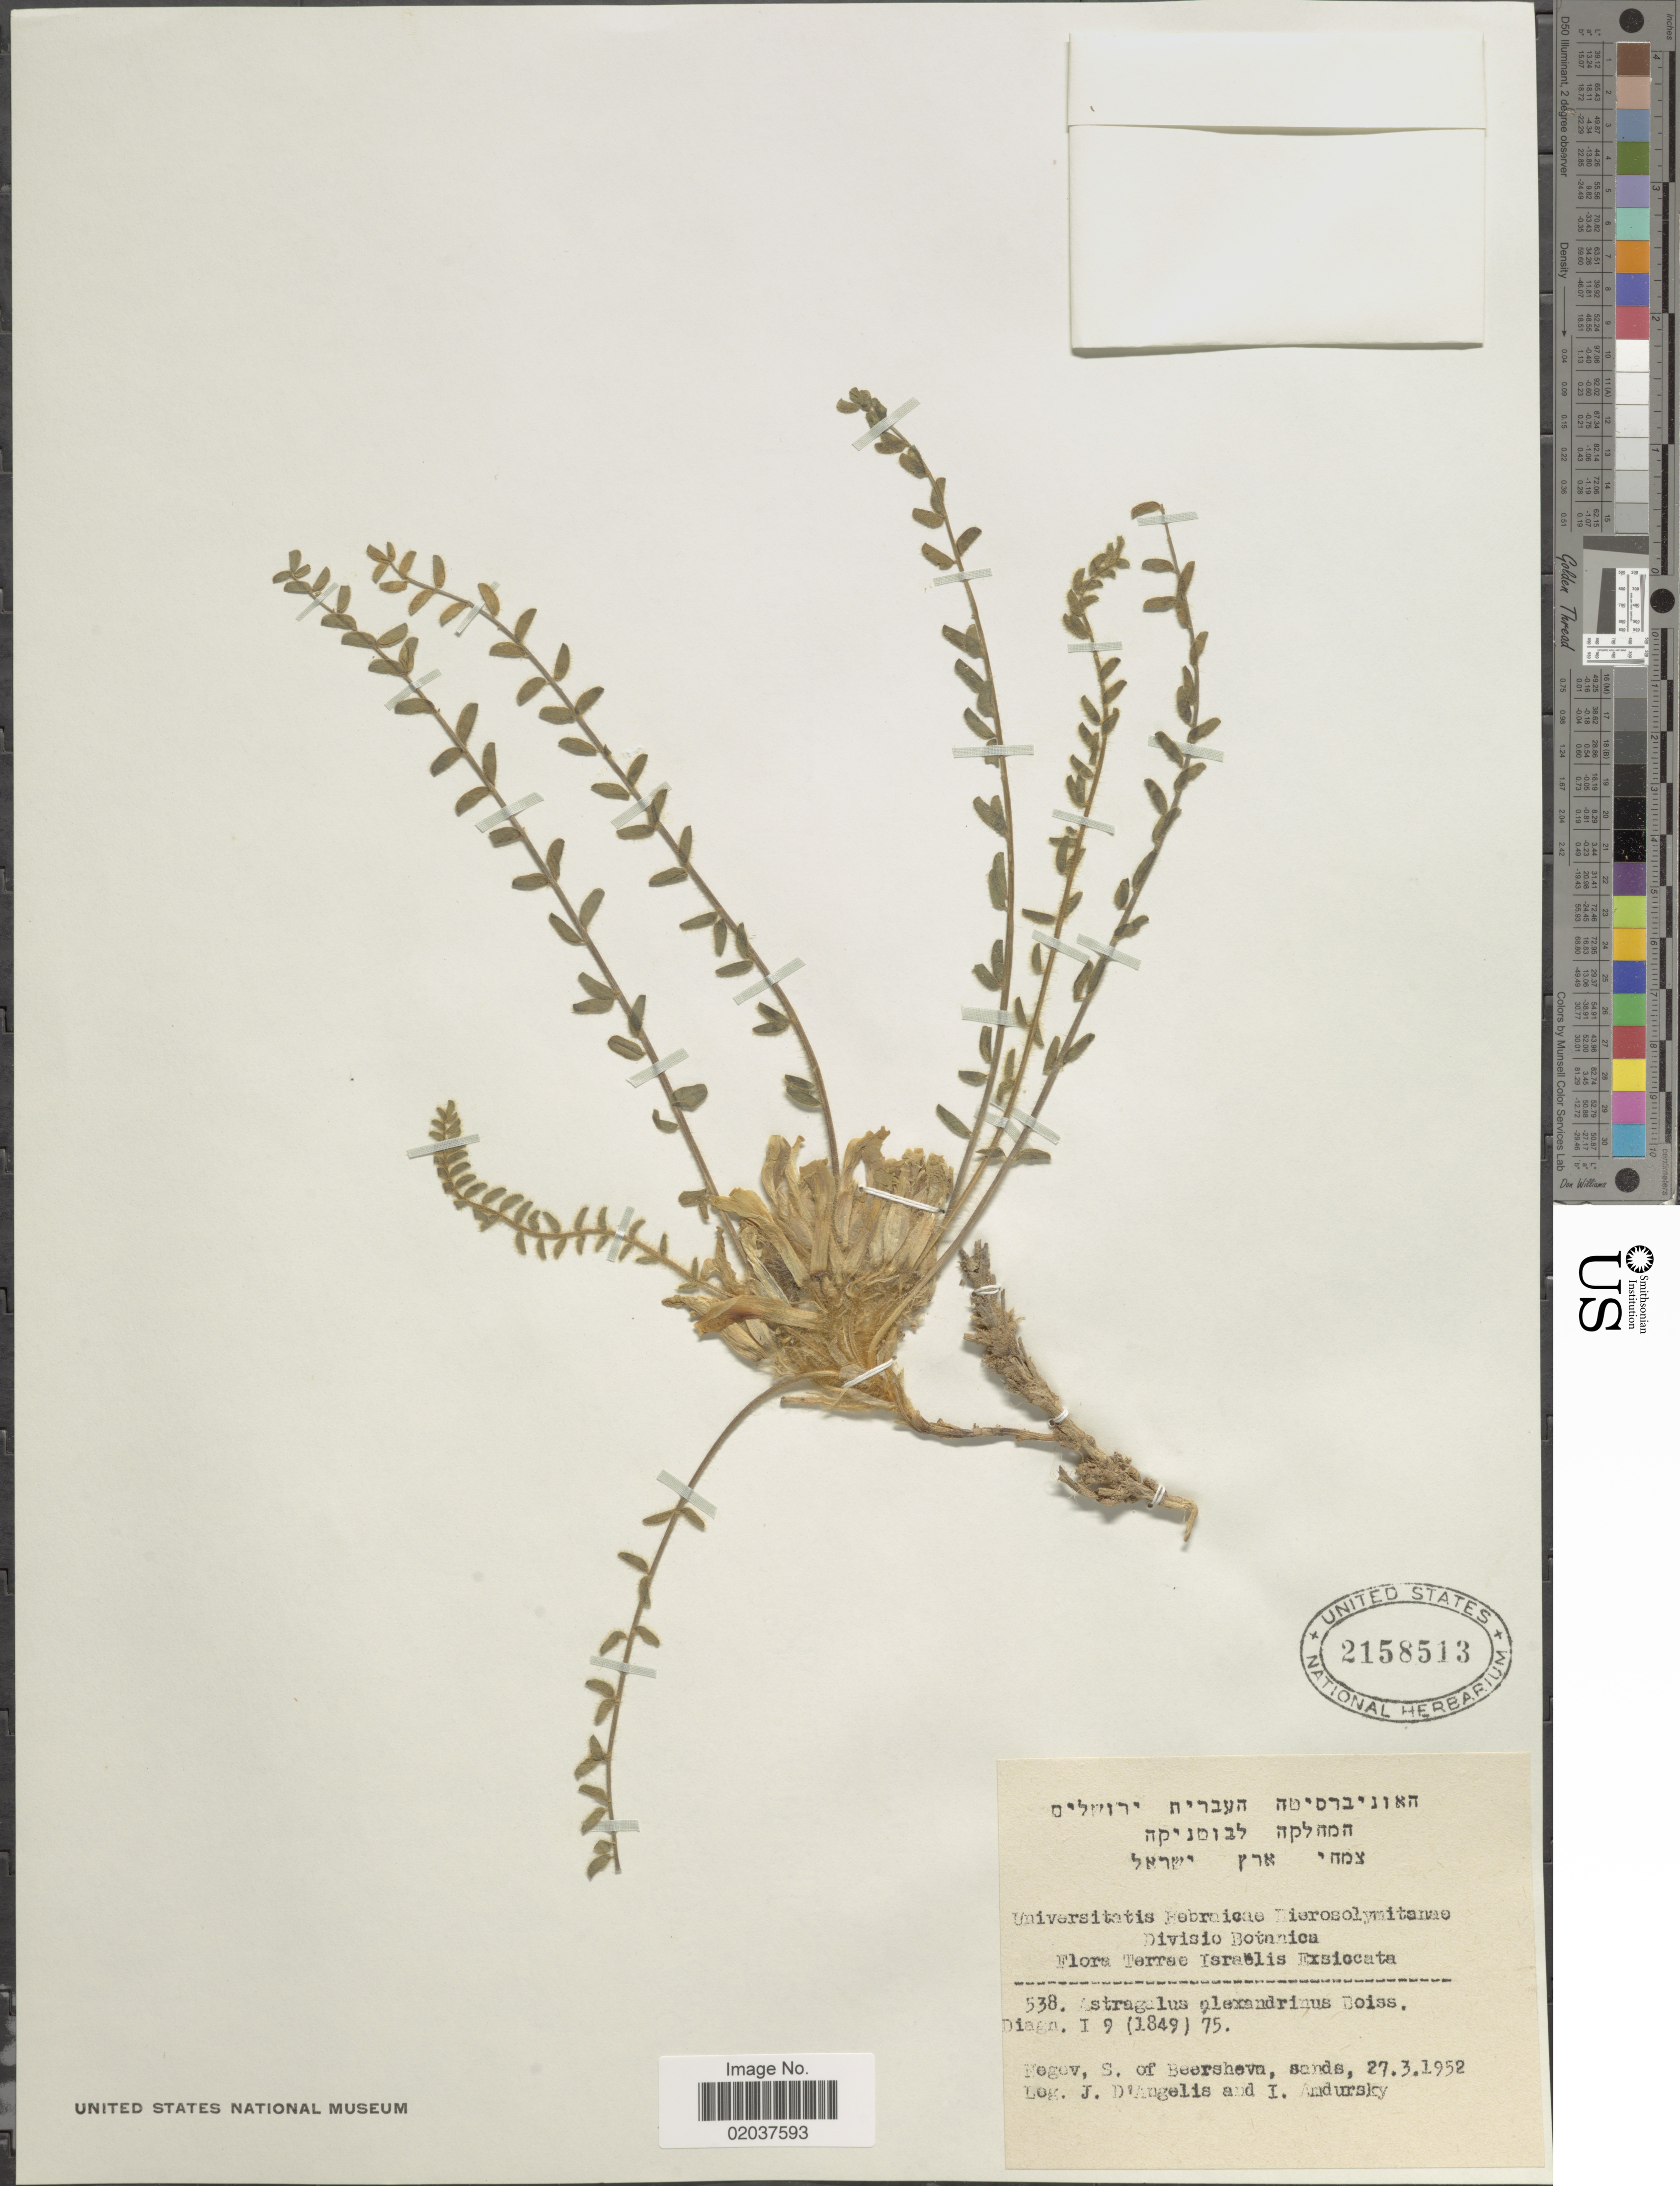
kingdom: Plantae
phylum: Tracheophyta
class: Magnoliopsida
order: Fabales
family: Fabaceae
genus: Astragalus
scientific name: Astragalus alexandrinus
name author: Boiss.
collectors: J. D'angelis & I. Amdursky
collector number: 538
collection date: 1952-03-27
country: Israel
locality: Negev, S of Beershevn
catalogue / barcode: US 2158513